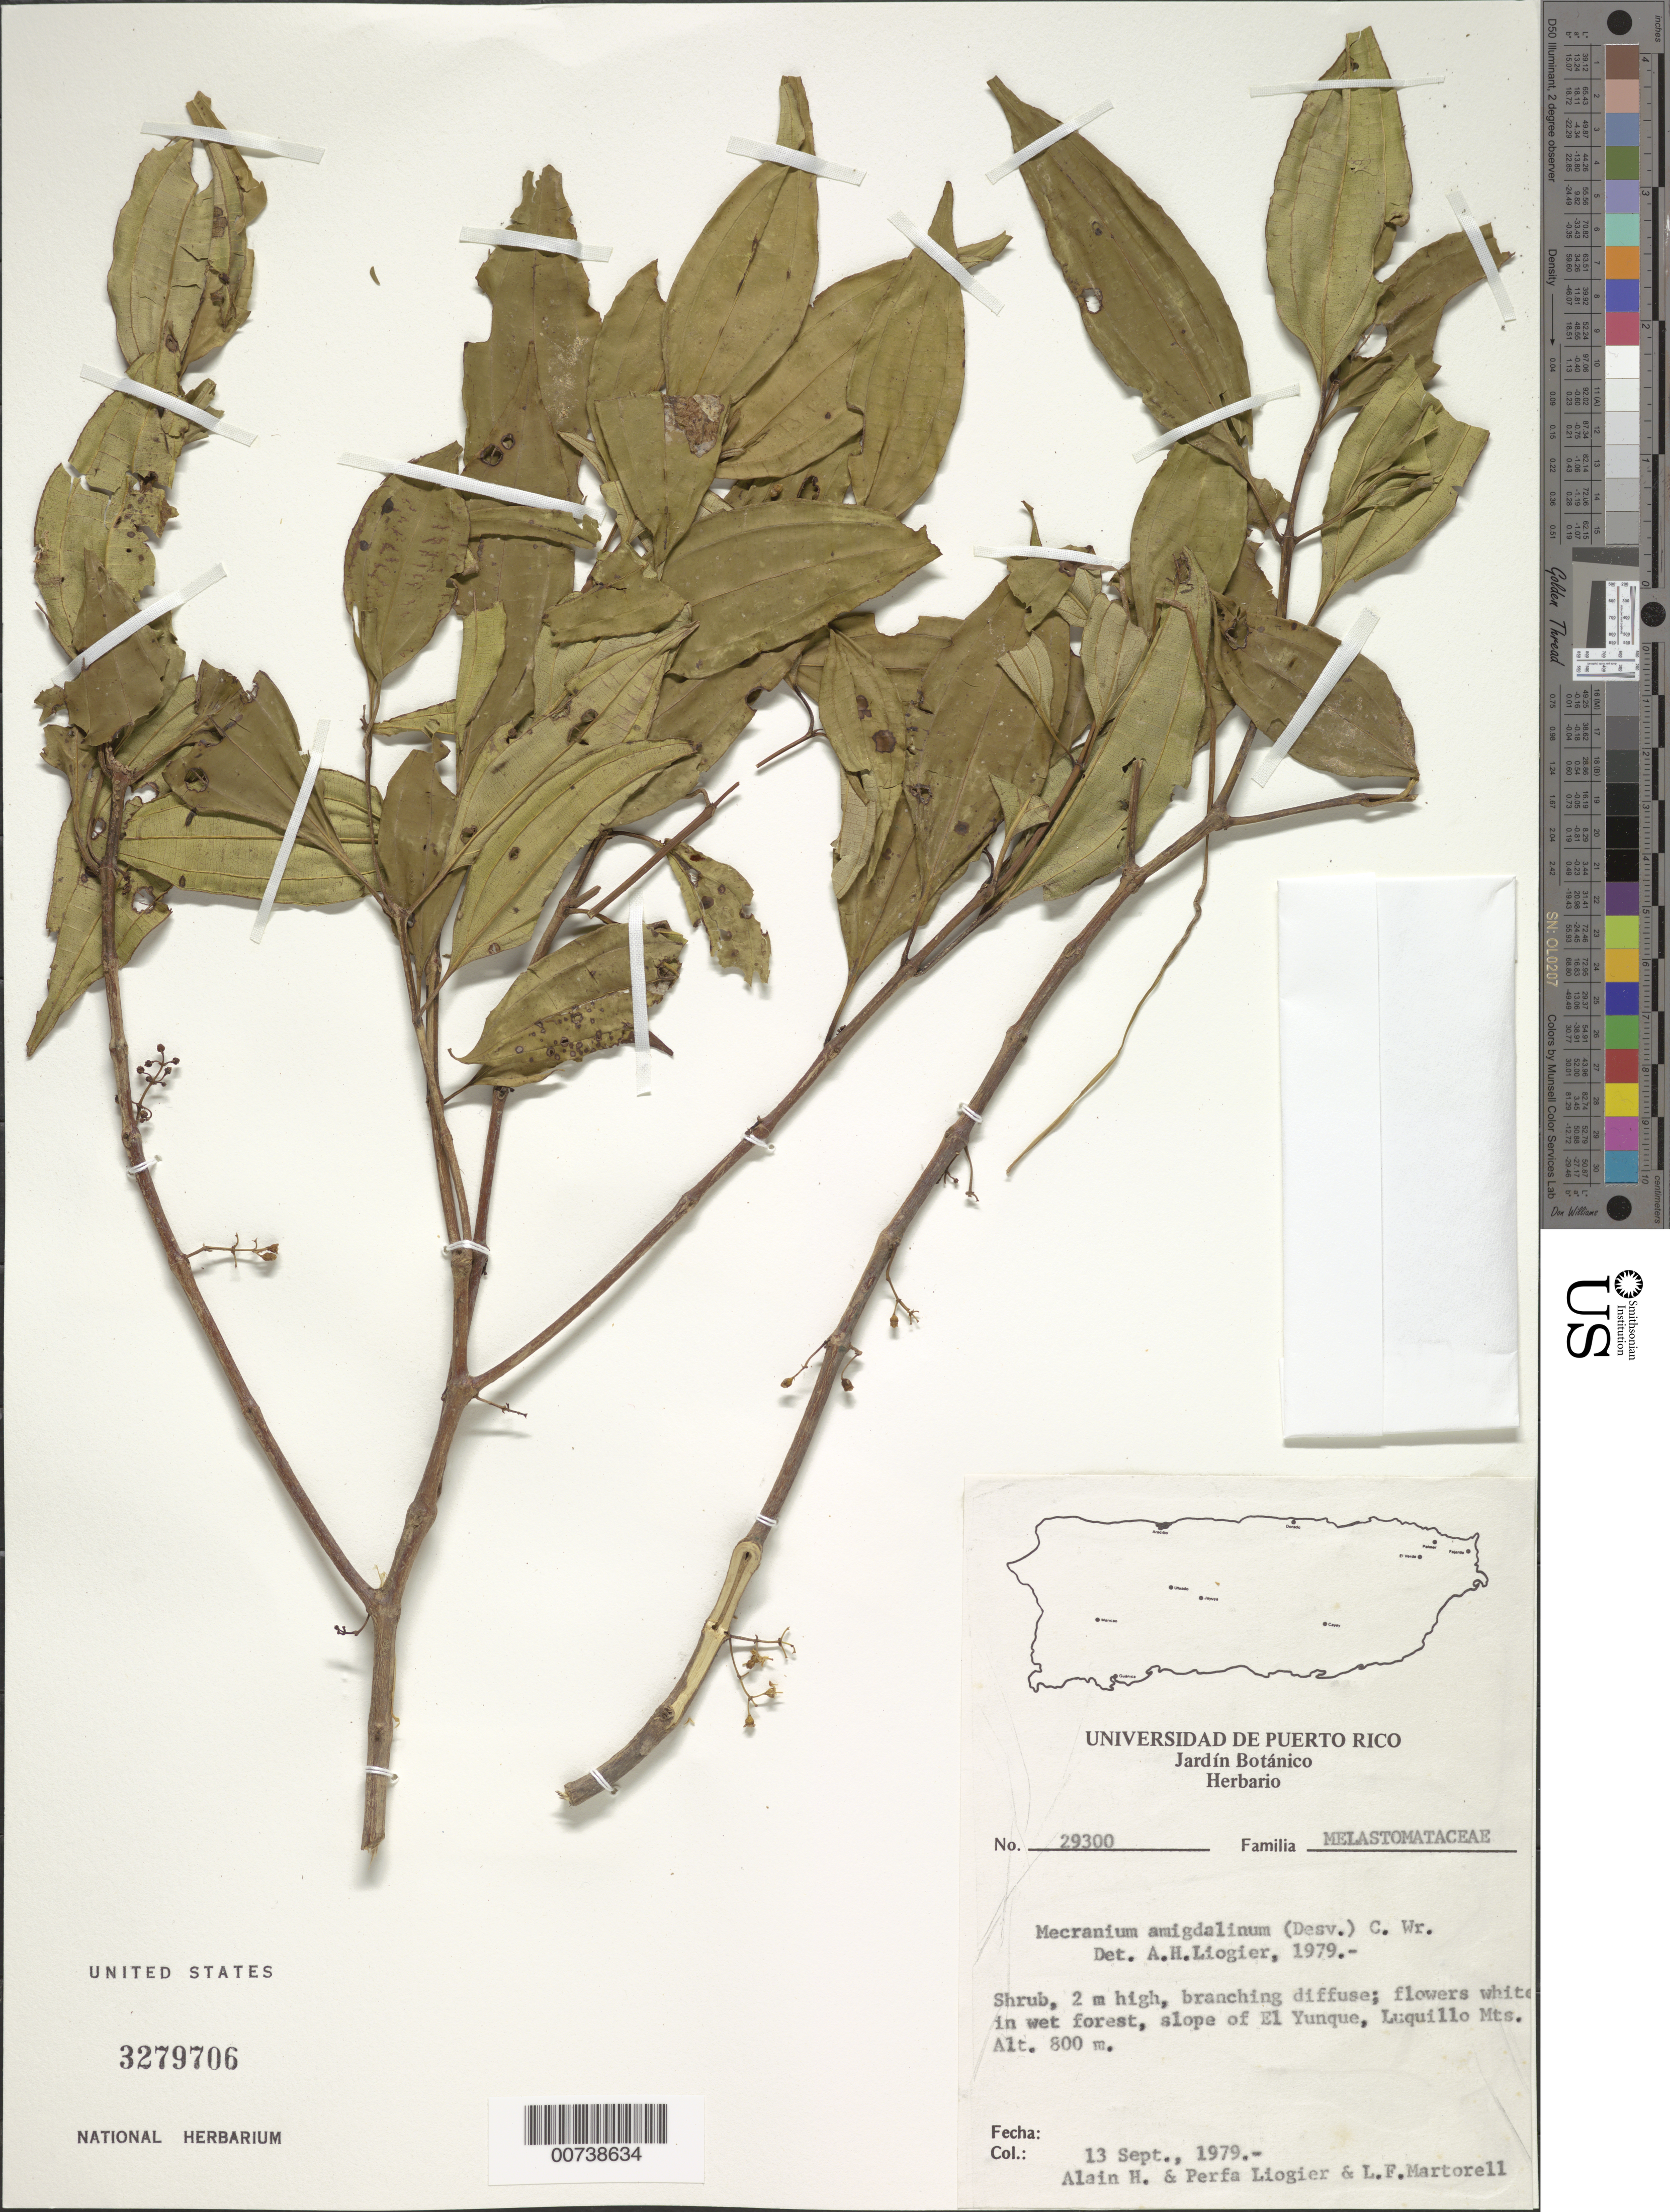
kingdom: Plantae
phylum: Tracheophyta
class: Magnoliopsida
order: Myrtales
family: Melastomataceae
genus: Mecranium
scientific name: Mecranium amygdalinum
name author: (Desr.) C. Wright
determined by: Liogier, Alain H.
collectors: A. H. Liogier, M. P. Liogier & L. Martorell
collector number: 29300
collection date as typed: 13 Sep 1979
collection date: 1979-09-13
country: Puerto Rico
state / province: Luquillo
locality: Luquillo Mountains, slopes of El Yunque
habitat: In wet forest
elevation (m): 800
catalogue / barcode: US 3279706